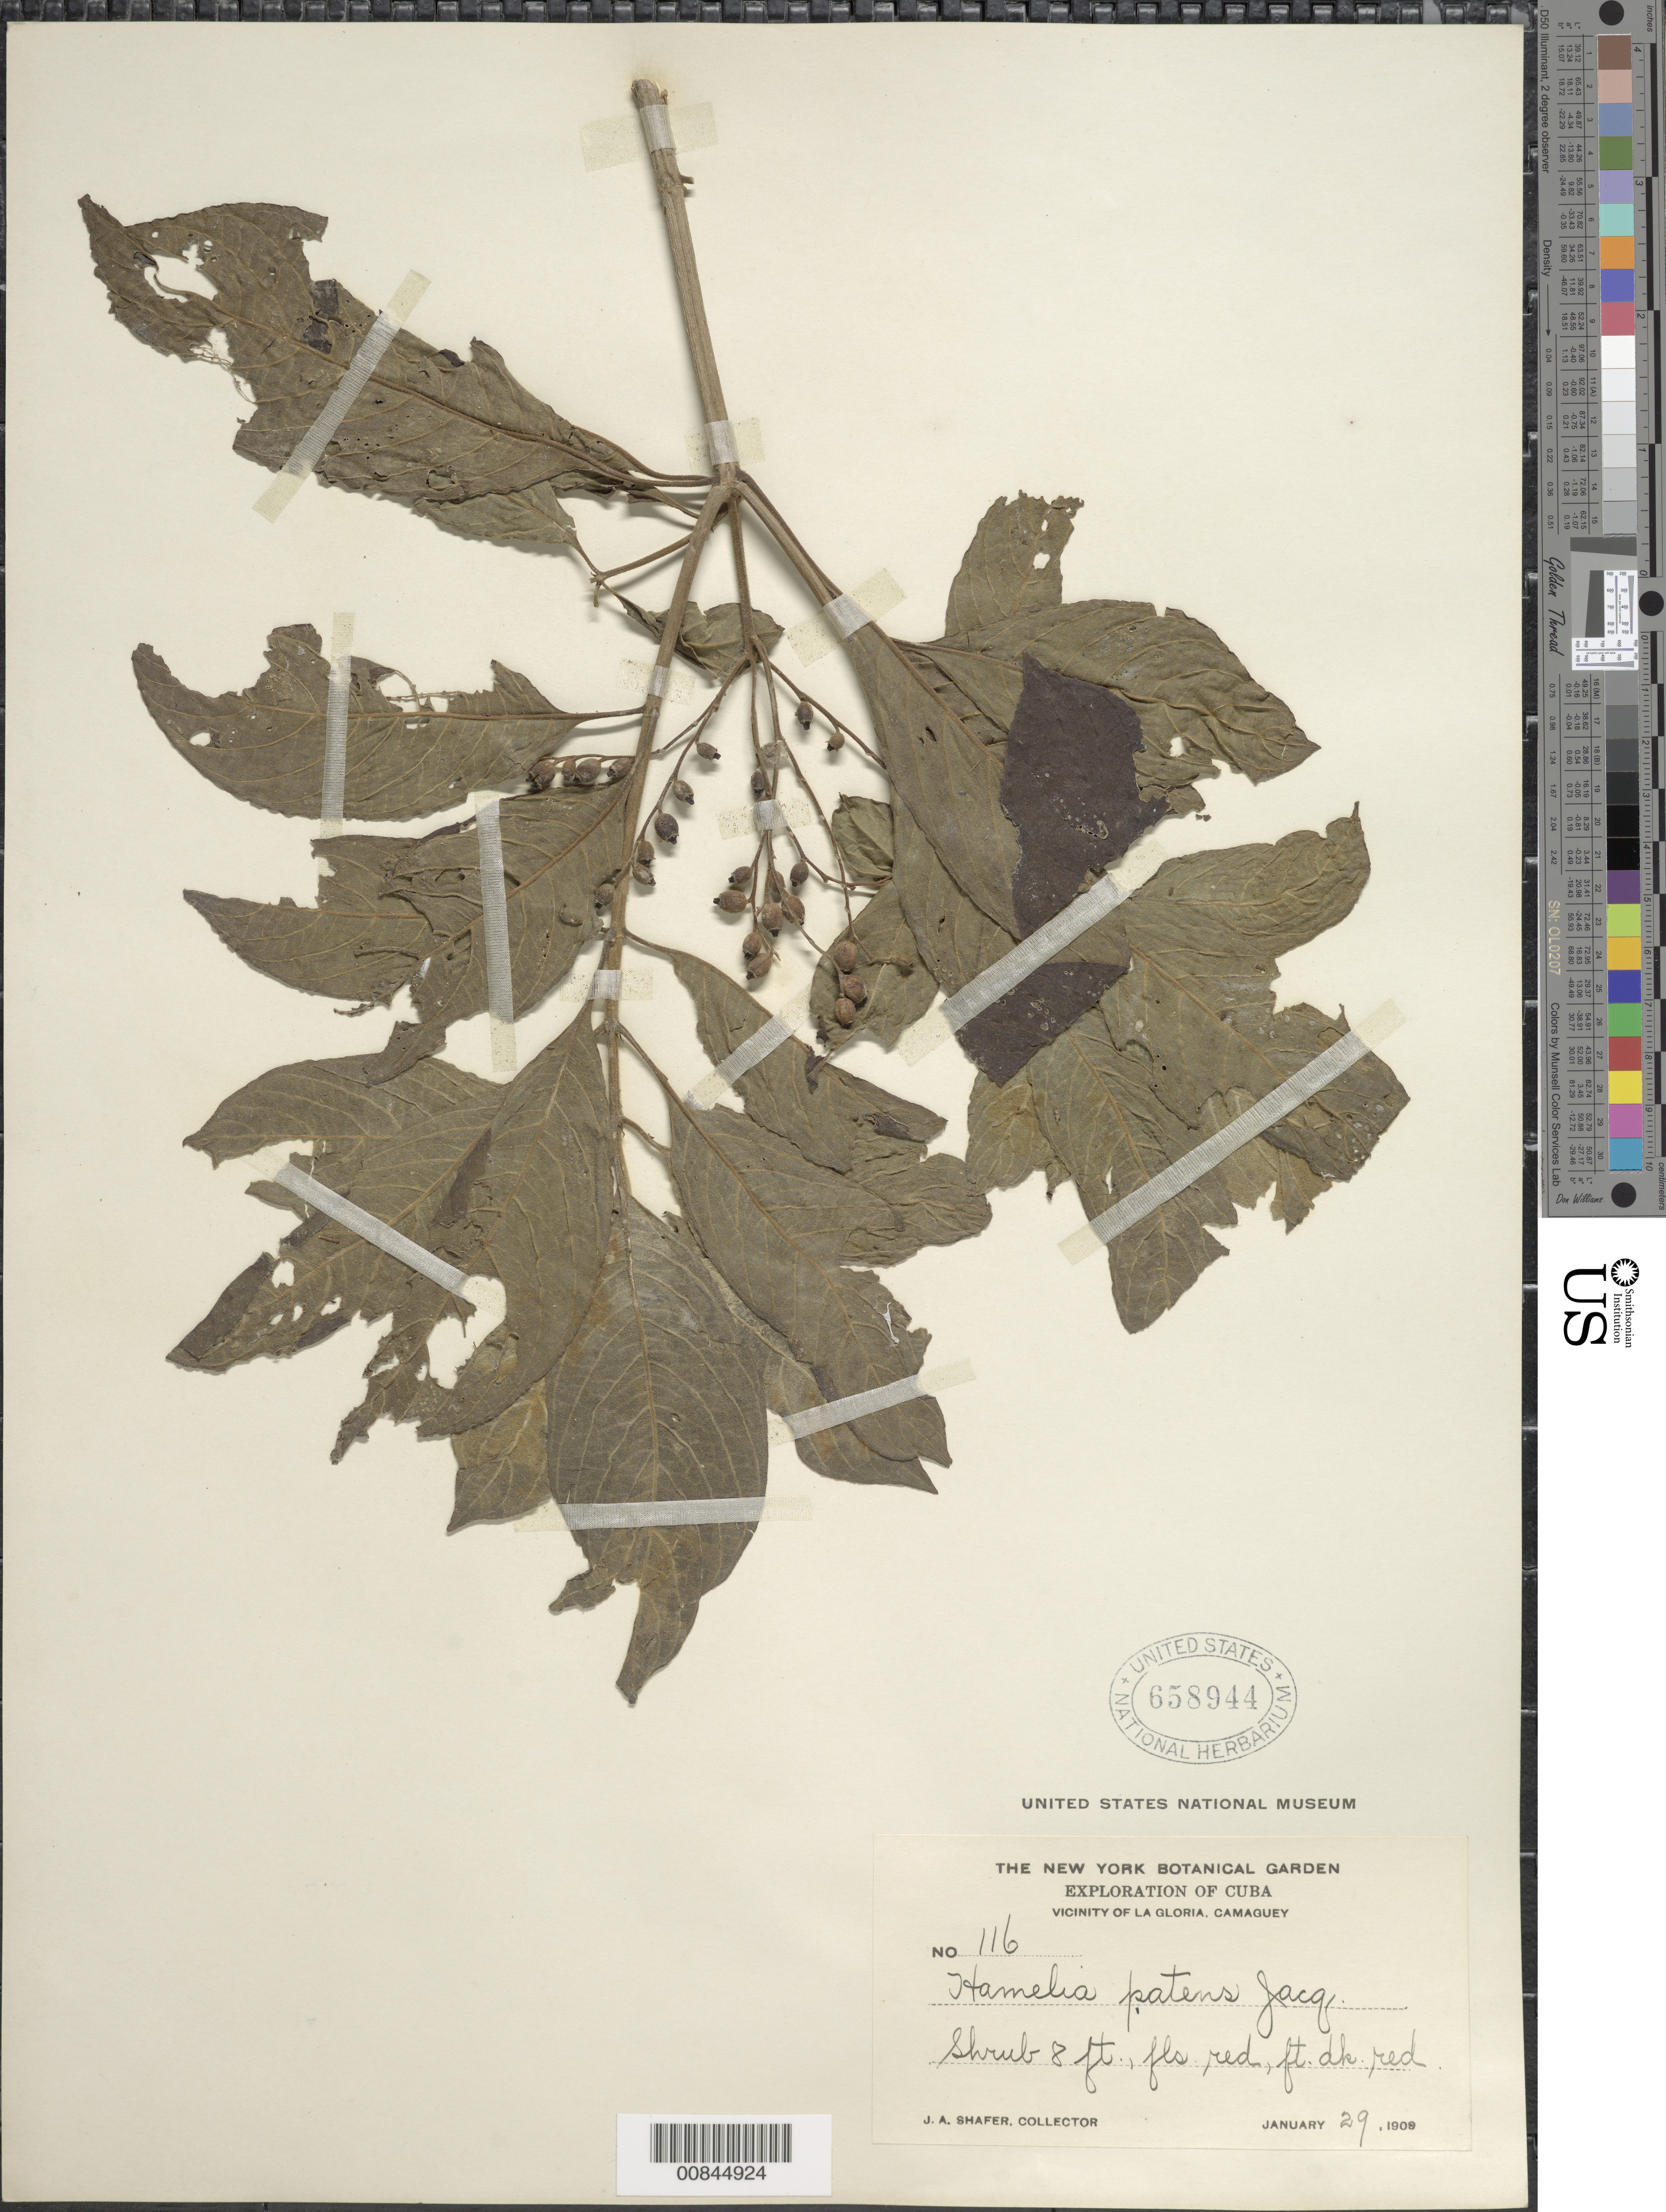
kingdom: Plantae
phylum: Tracheophyta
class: Magnoliopsida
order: Gentianales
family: Rubiaceae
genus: Hamelia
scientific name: Hamelia patens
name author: Jacq.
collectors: J. A. Shafer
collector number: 116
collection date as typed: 29 Jan 1909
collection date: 1909-01-29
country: Cuba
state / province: Camaguey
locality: Vicinity of La Gloria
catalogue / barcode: US 658944